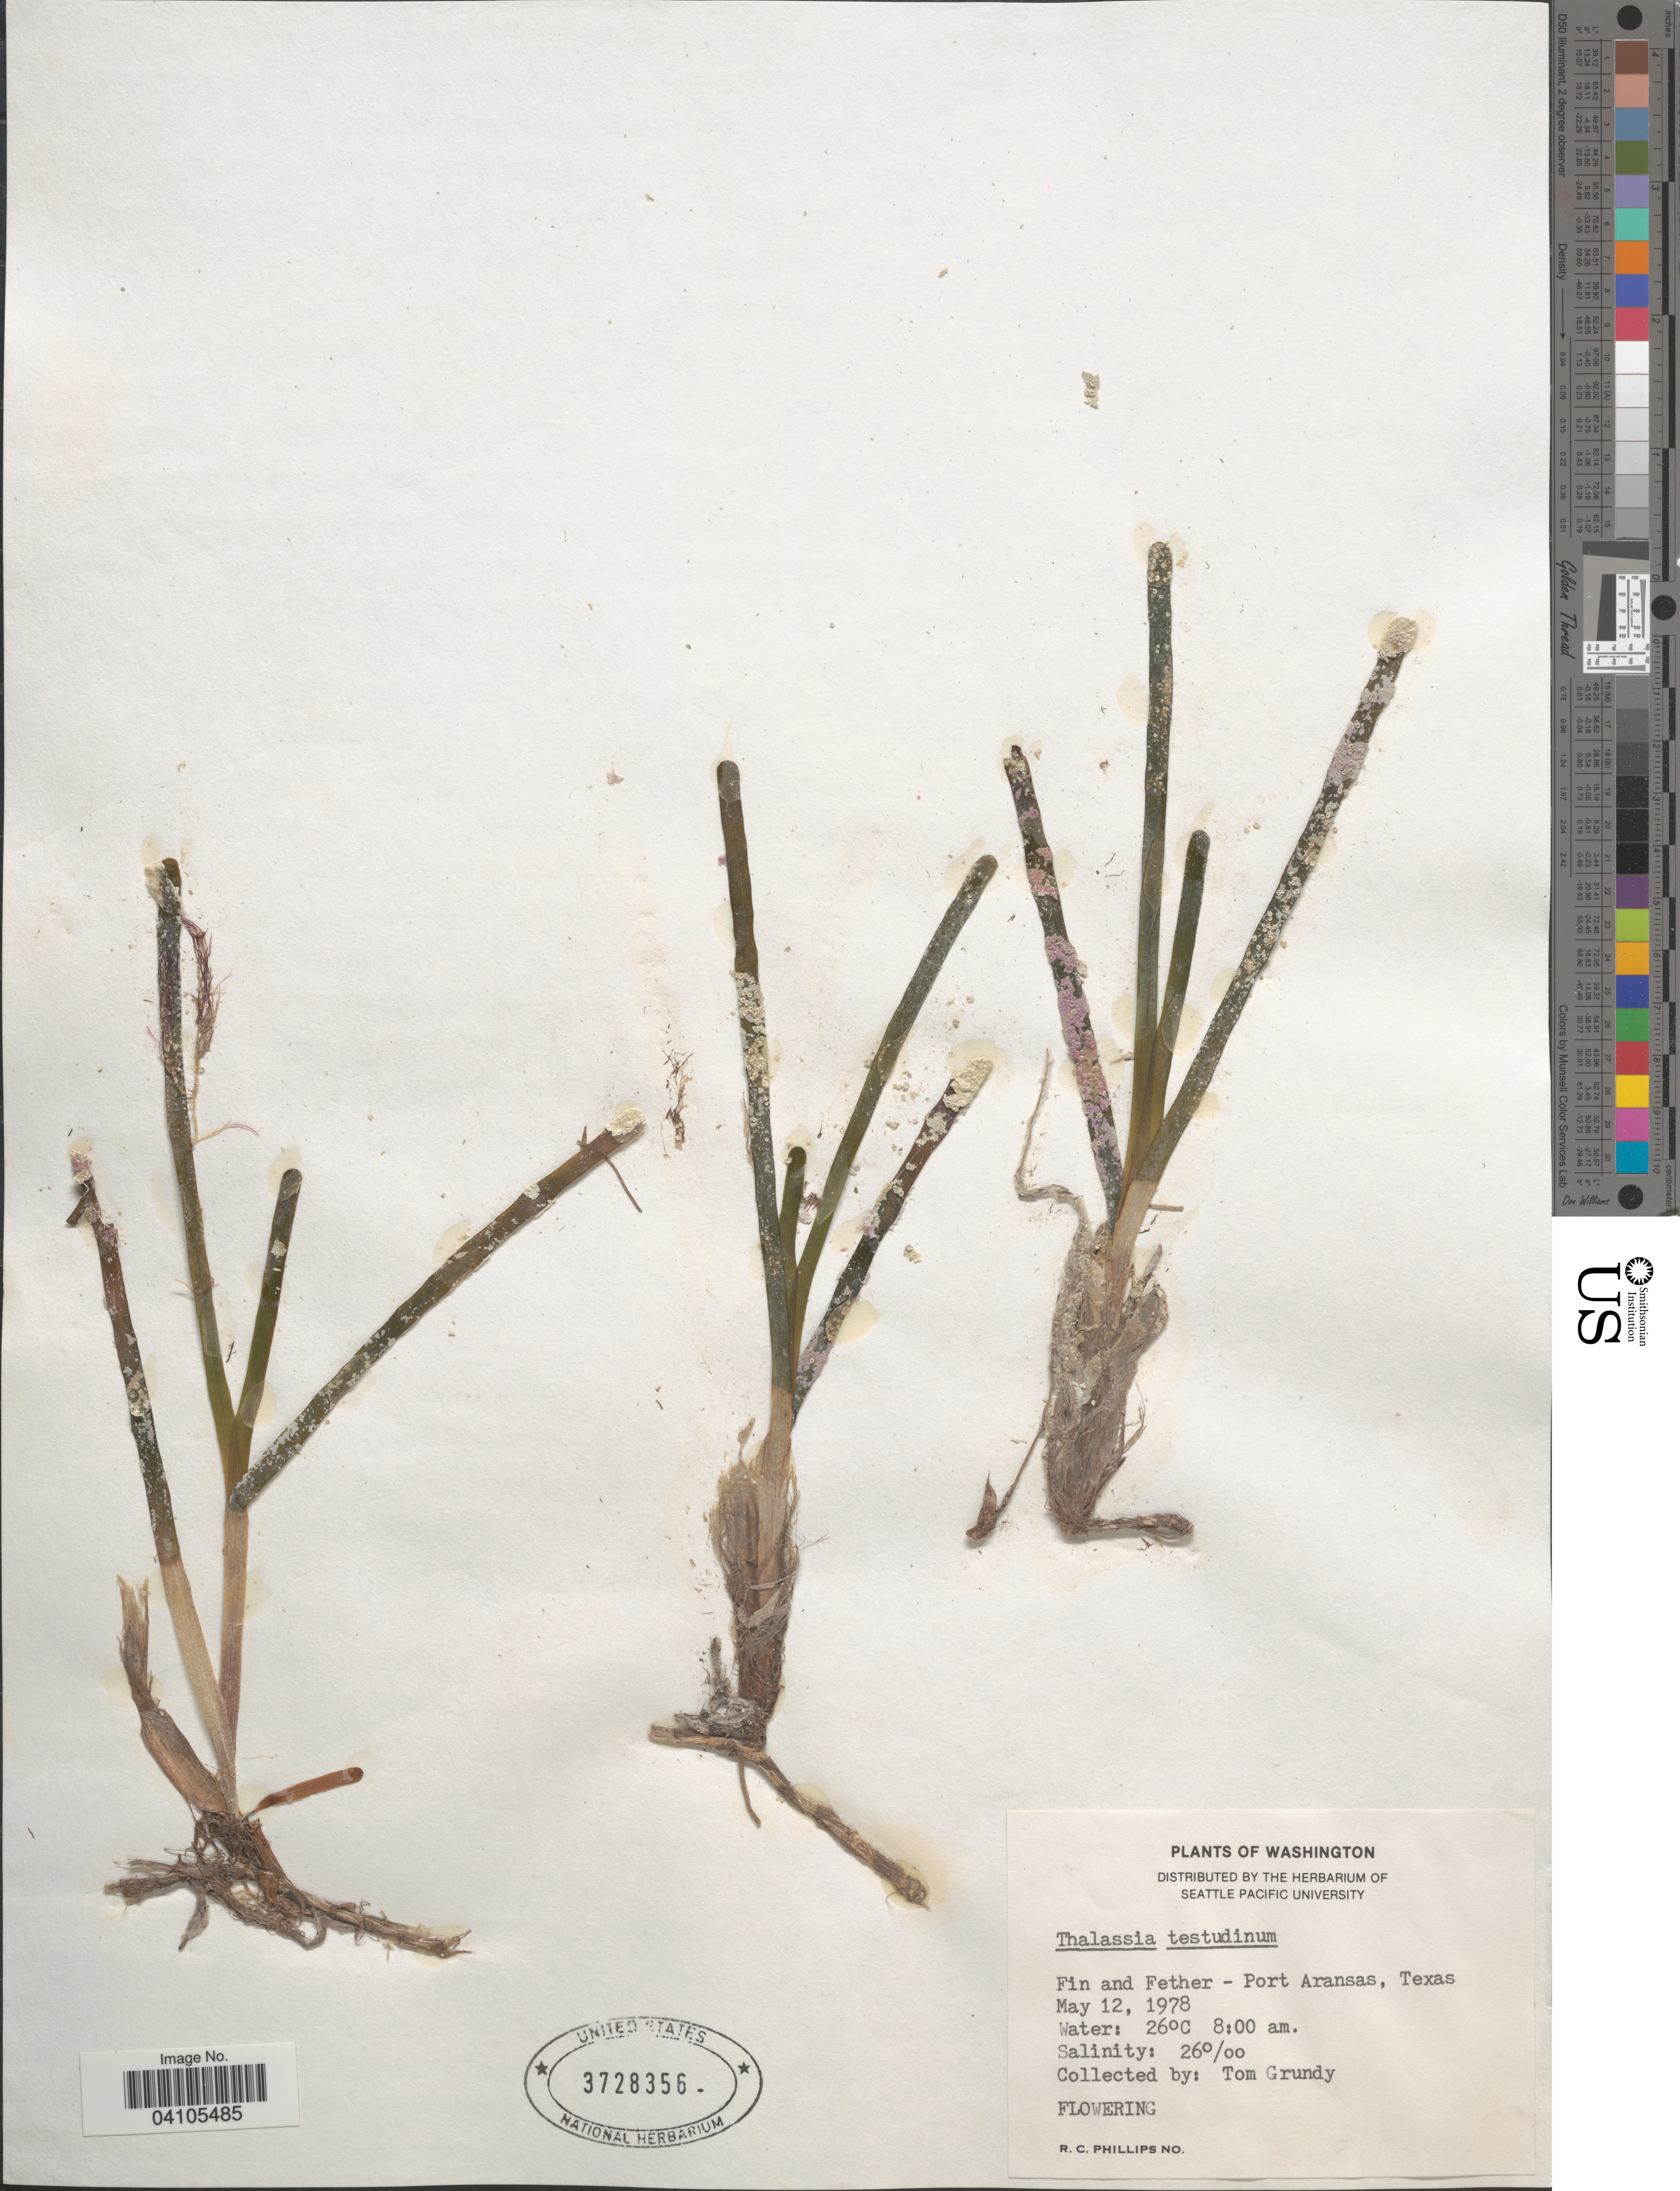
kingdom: Plantae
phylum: Tracheophyta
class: Liliopsida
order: Alismatales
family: Hydrocharitaceae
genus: Thalassia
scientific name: Thalassia testudinum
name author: Banks & Sol. ex K.D. Koenig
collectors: T. Grundy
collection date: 1978-05-12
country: United States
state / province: Texas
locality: Fin and Fether - Port Aransas.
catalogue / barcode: US 3728356